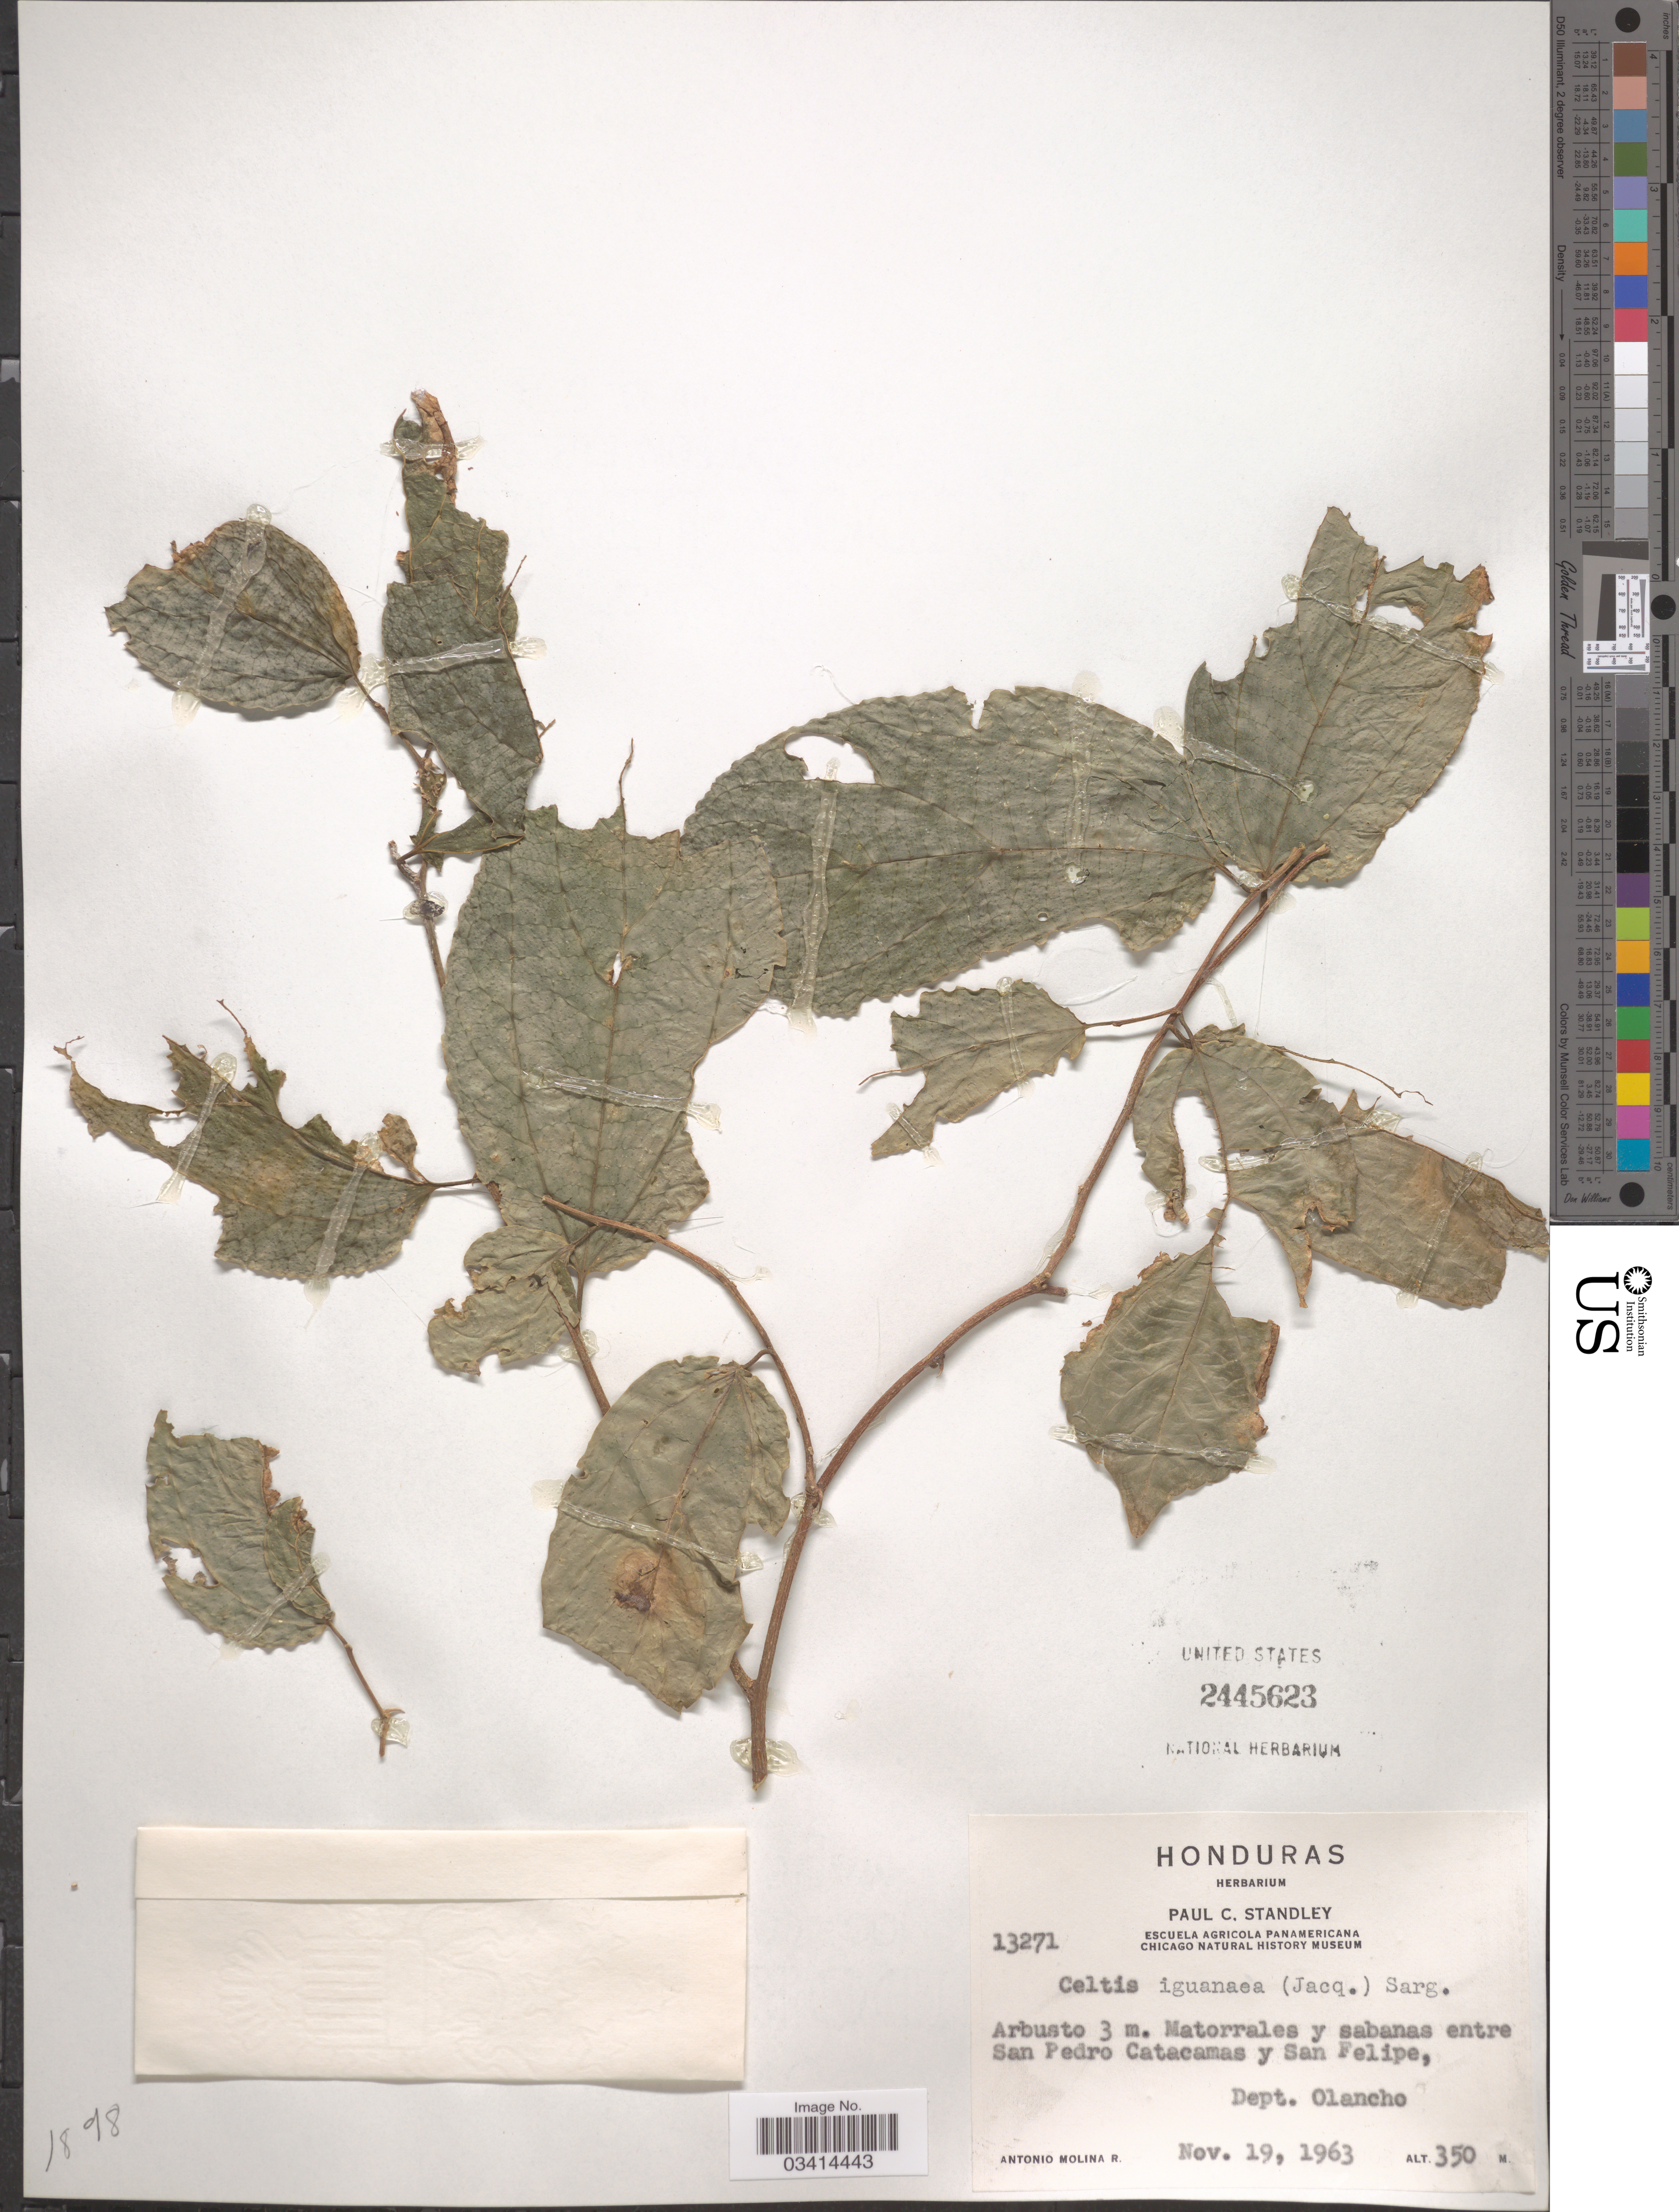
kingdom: Plantae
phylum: Tracheophyta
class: Magnoliopsida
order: Rosales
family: Cannabaceae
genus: Celtis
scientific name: Celtis iguanaea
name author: (Jacq.) Sarg.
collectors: A. Molina R.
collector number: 13271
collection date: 1963-11-19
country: Honduras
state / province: Olancho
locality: Matorrales y sabanas entre San Pedro Catacamas y San Felipe, Dept. Olancho.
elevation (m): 350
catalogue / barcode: US 2445623